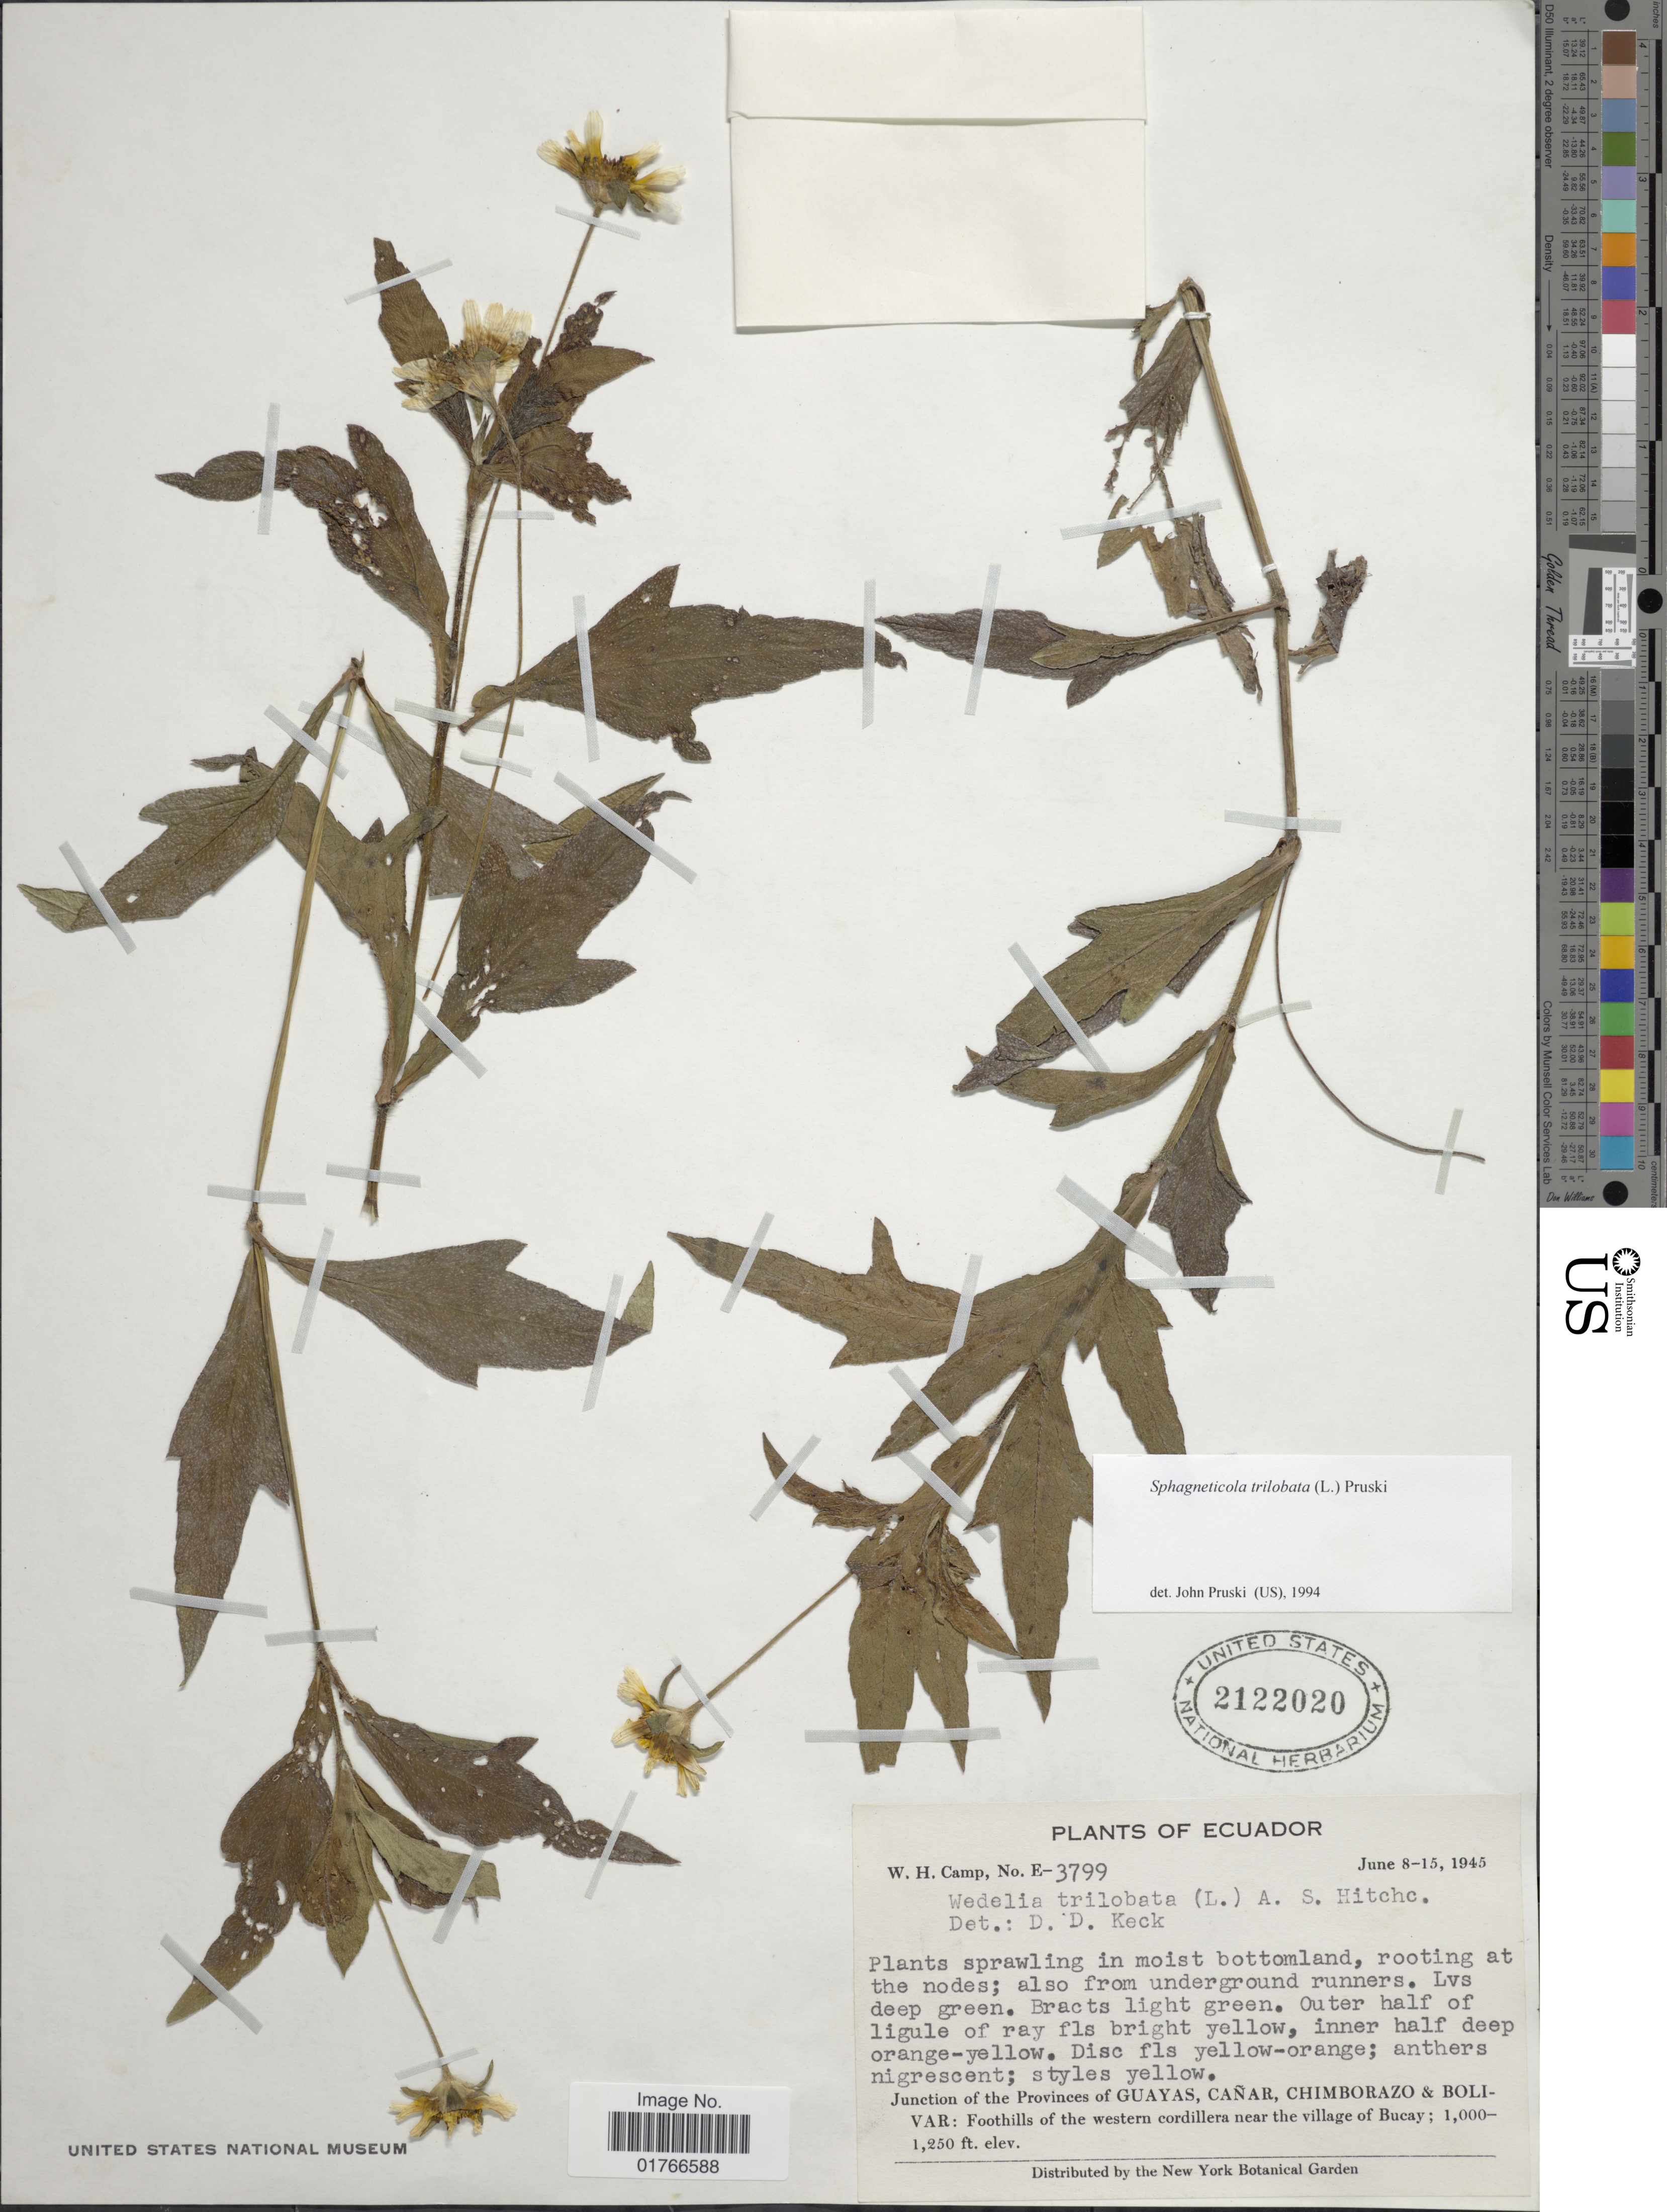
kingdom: Plantae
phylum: Tracheophyta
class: Magnoliopsida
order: Asterales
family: Asteraceae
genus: Sphagneticola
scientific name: Sphagneticola trilobata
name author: (L.) Pruski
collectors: W. H. Camp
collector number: E-3799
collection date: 1945-06-08/1945-06-15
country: Ecuador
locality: Junction of the Provinces of Guayas, Canar, Chimborazo & Bolivar, near the village of Bucay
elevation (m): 305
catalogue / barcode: US 2122020